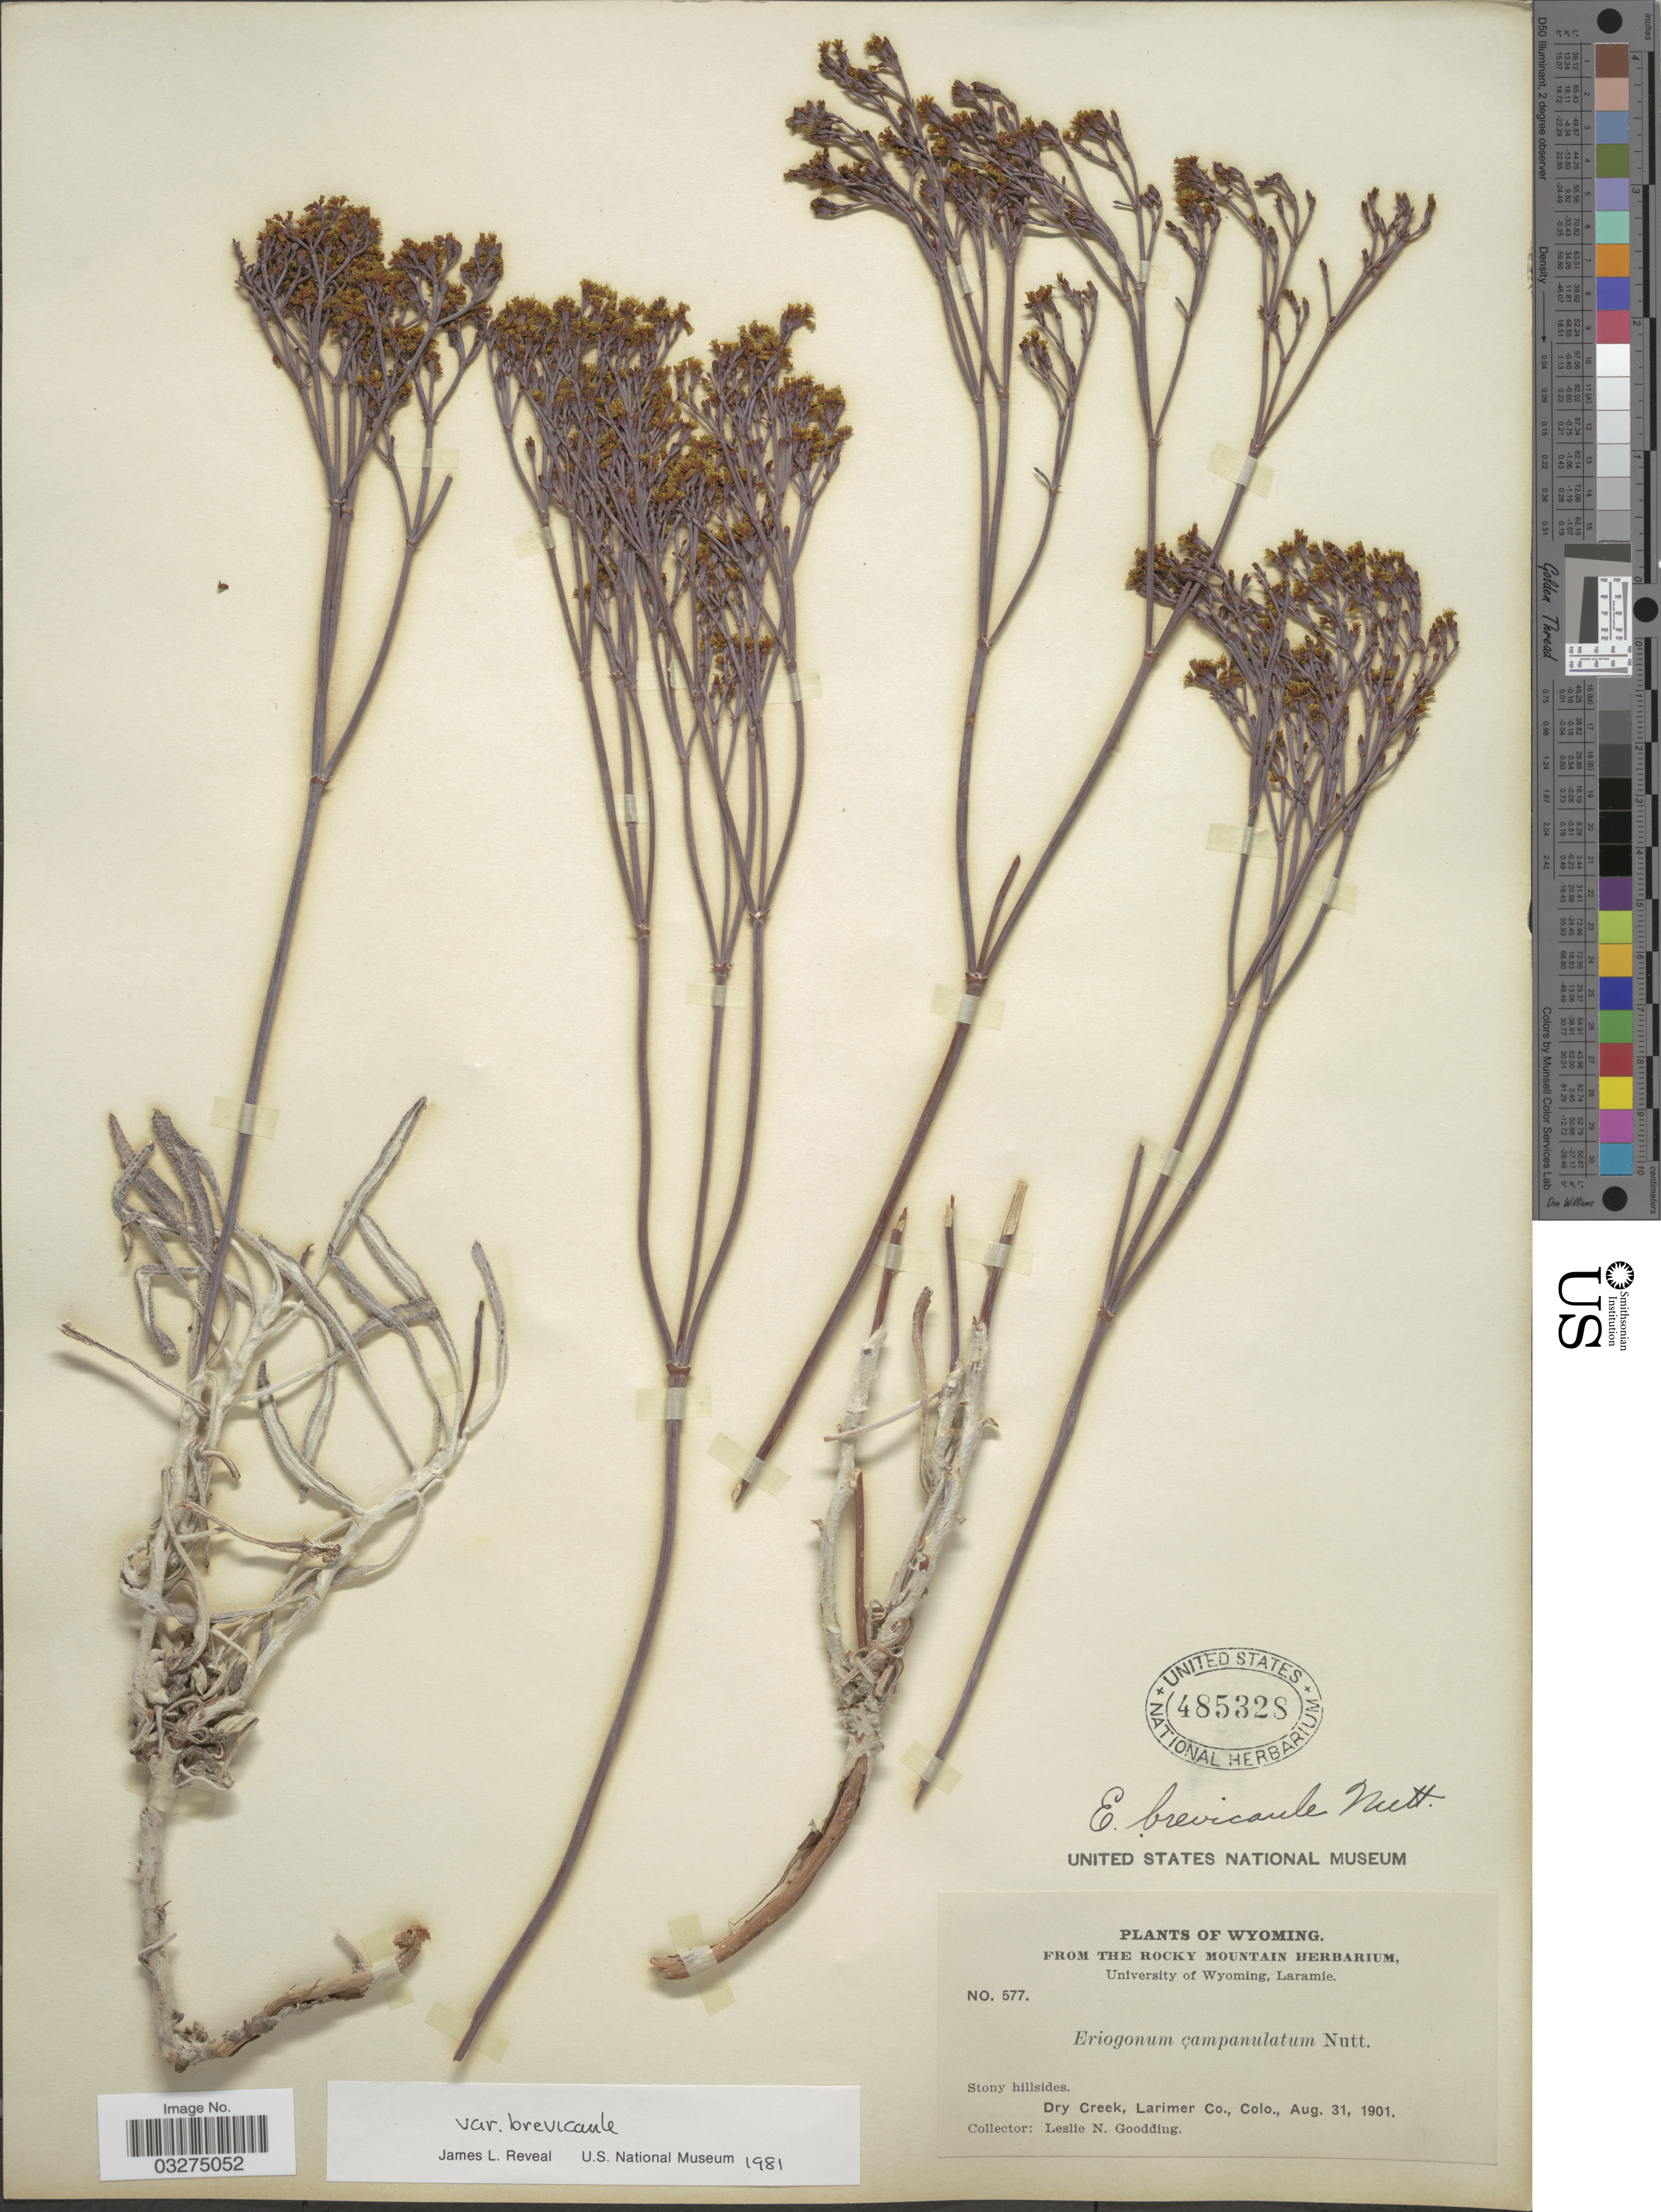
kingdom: Plantae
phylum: Tracheophyta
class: Magnoliopsida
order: Caryophyllales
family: Polygonaceae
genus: Eriogonum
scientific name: Eriogonum brevicaule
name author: Nutt.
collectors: L. N. Goodding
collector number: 577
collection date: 1901-08-31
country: United States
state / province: Wyoming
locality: Dry Creek, Larimer Co., Colo.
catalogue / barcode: US 485328